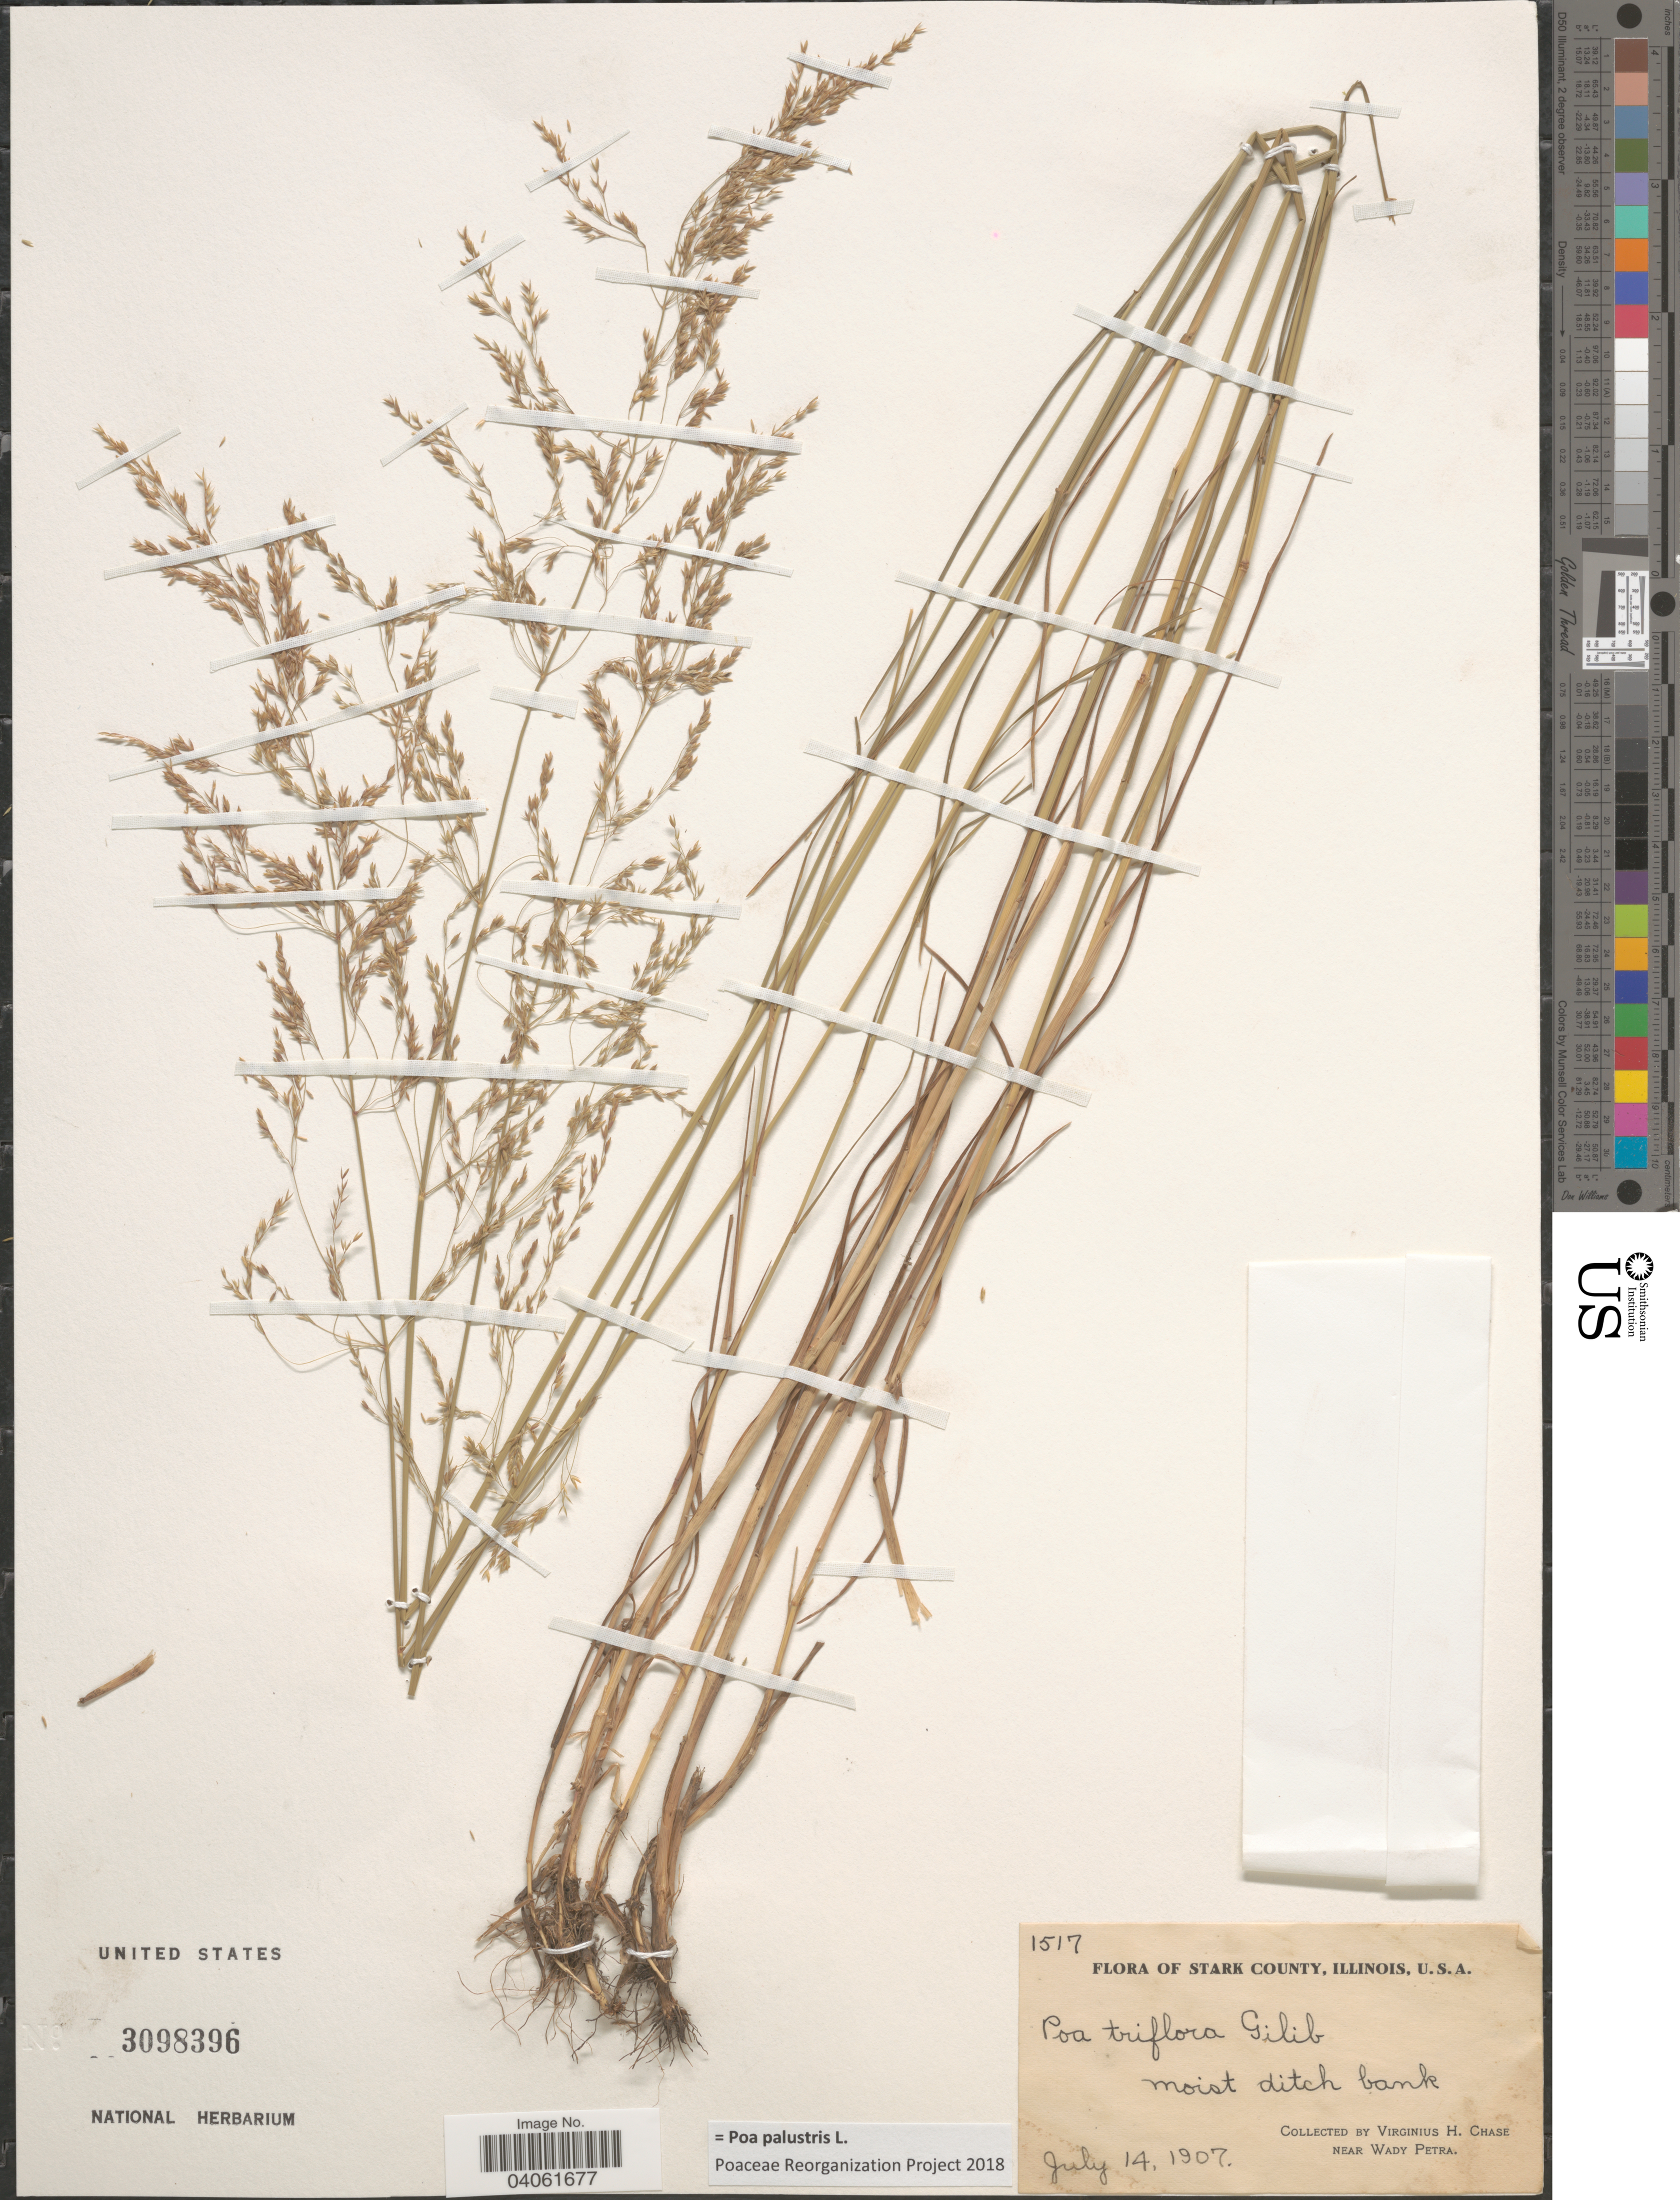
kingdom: Plantae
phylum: Tracheophyta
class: Liliopsida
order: Poales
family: Poaceae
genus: Poa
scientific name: Poa palustris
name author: L.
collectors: V. H. Chase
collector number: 1517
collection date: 1907-07-14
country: United States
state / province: Illinois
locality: Stark County. Near Wady Petra.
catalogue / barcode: US 3098396